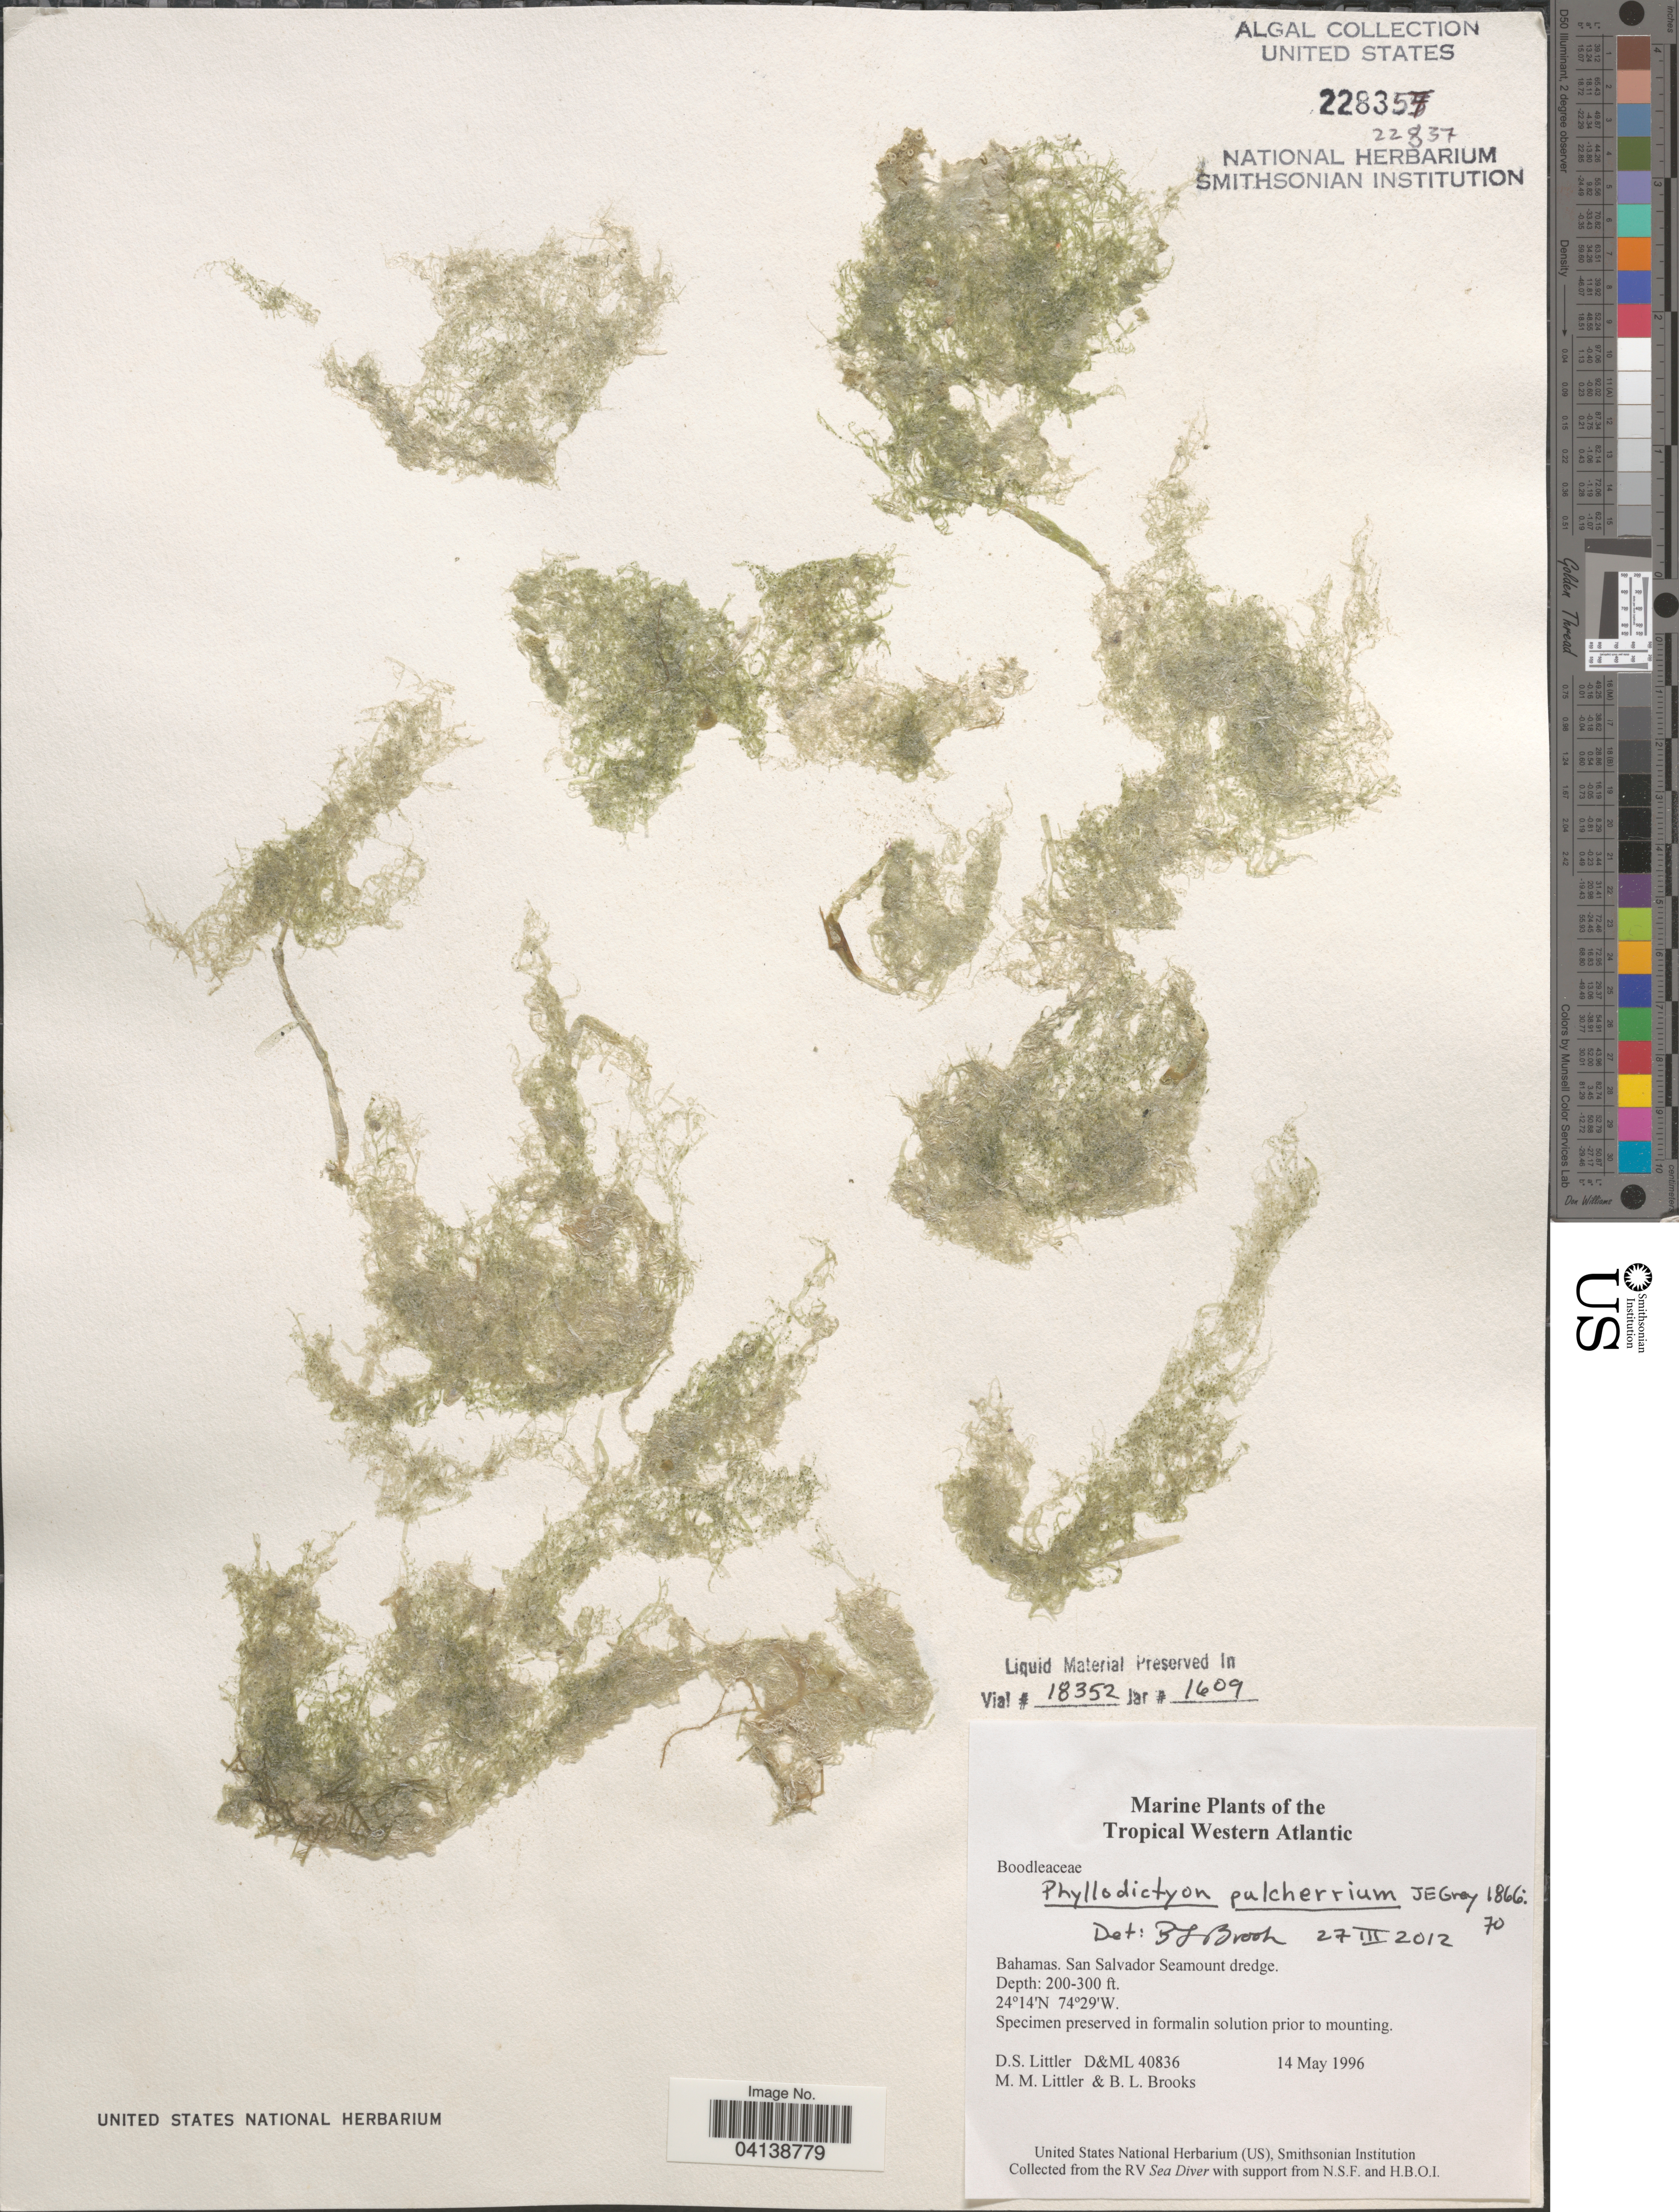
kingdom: Plantae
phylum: Chlorophyta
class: Ulvophyceae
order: Siphonocladales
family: Boodleaceae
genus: Phyllodictyon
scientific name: Phyllodictyon pulcherrimum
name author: J.E. Gray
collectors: D. S. Littler & B. Brooks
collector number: D&ML40836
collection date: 1996-05-14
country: Bahamas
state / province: San Salvador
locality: The Tropical Western Atlantic. San Salvador Seamount dredge.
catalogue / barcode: US 228357